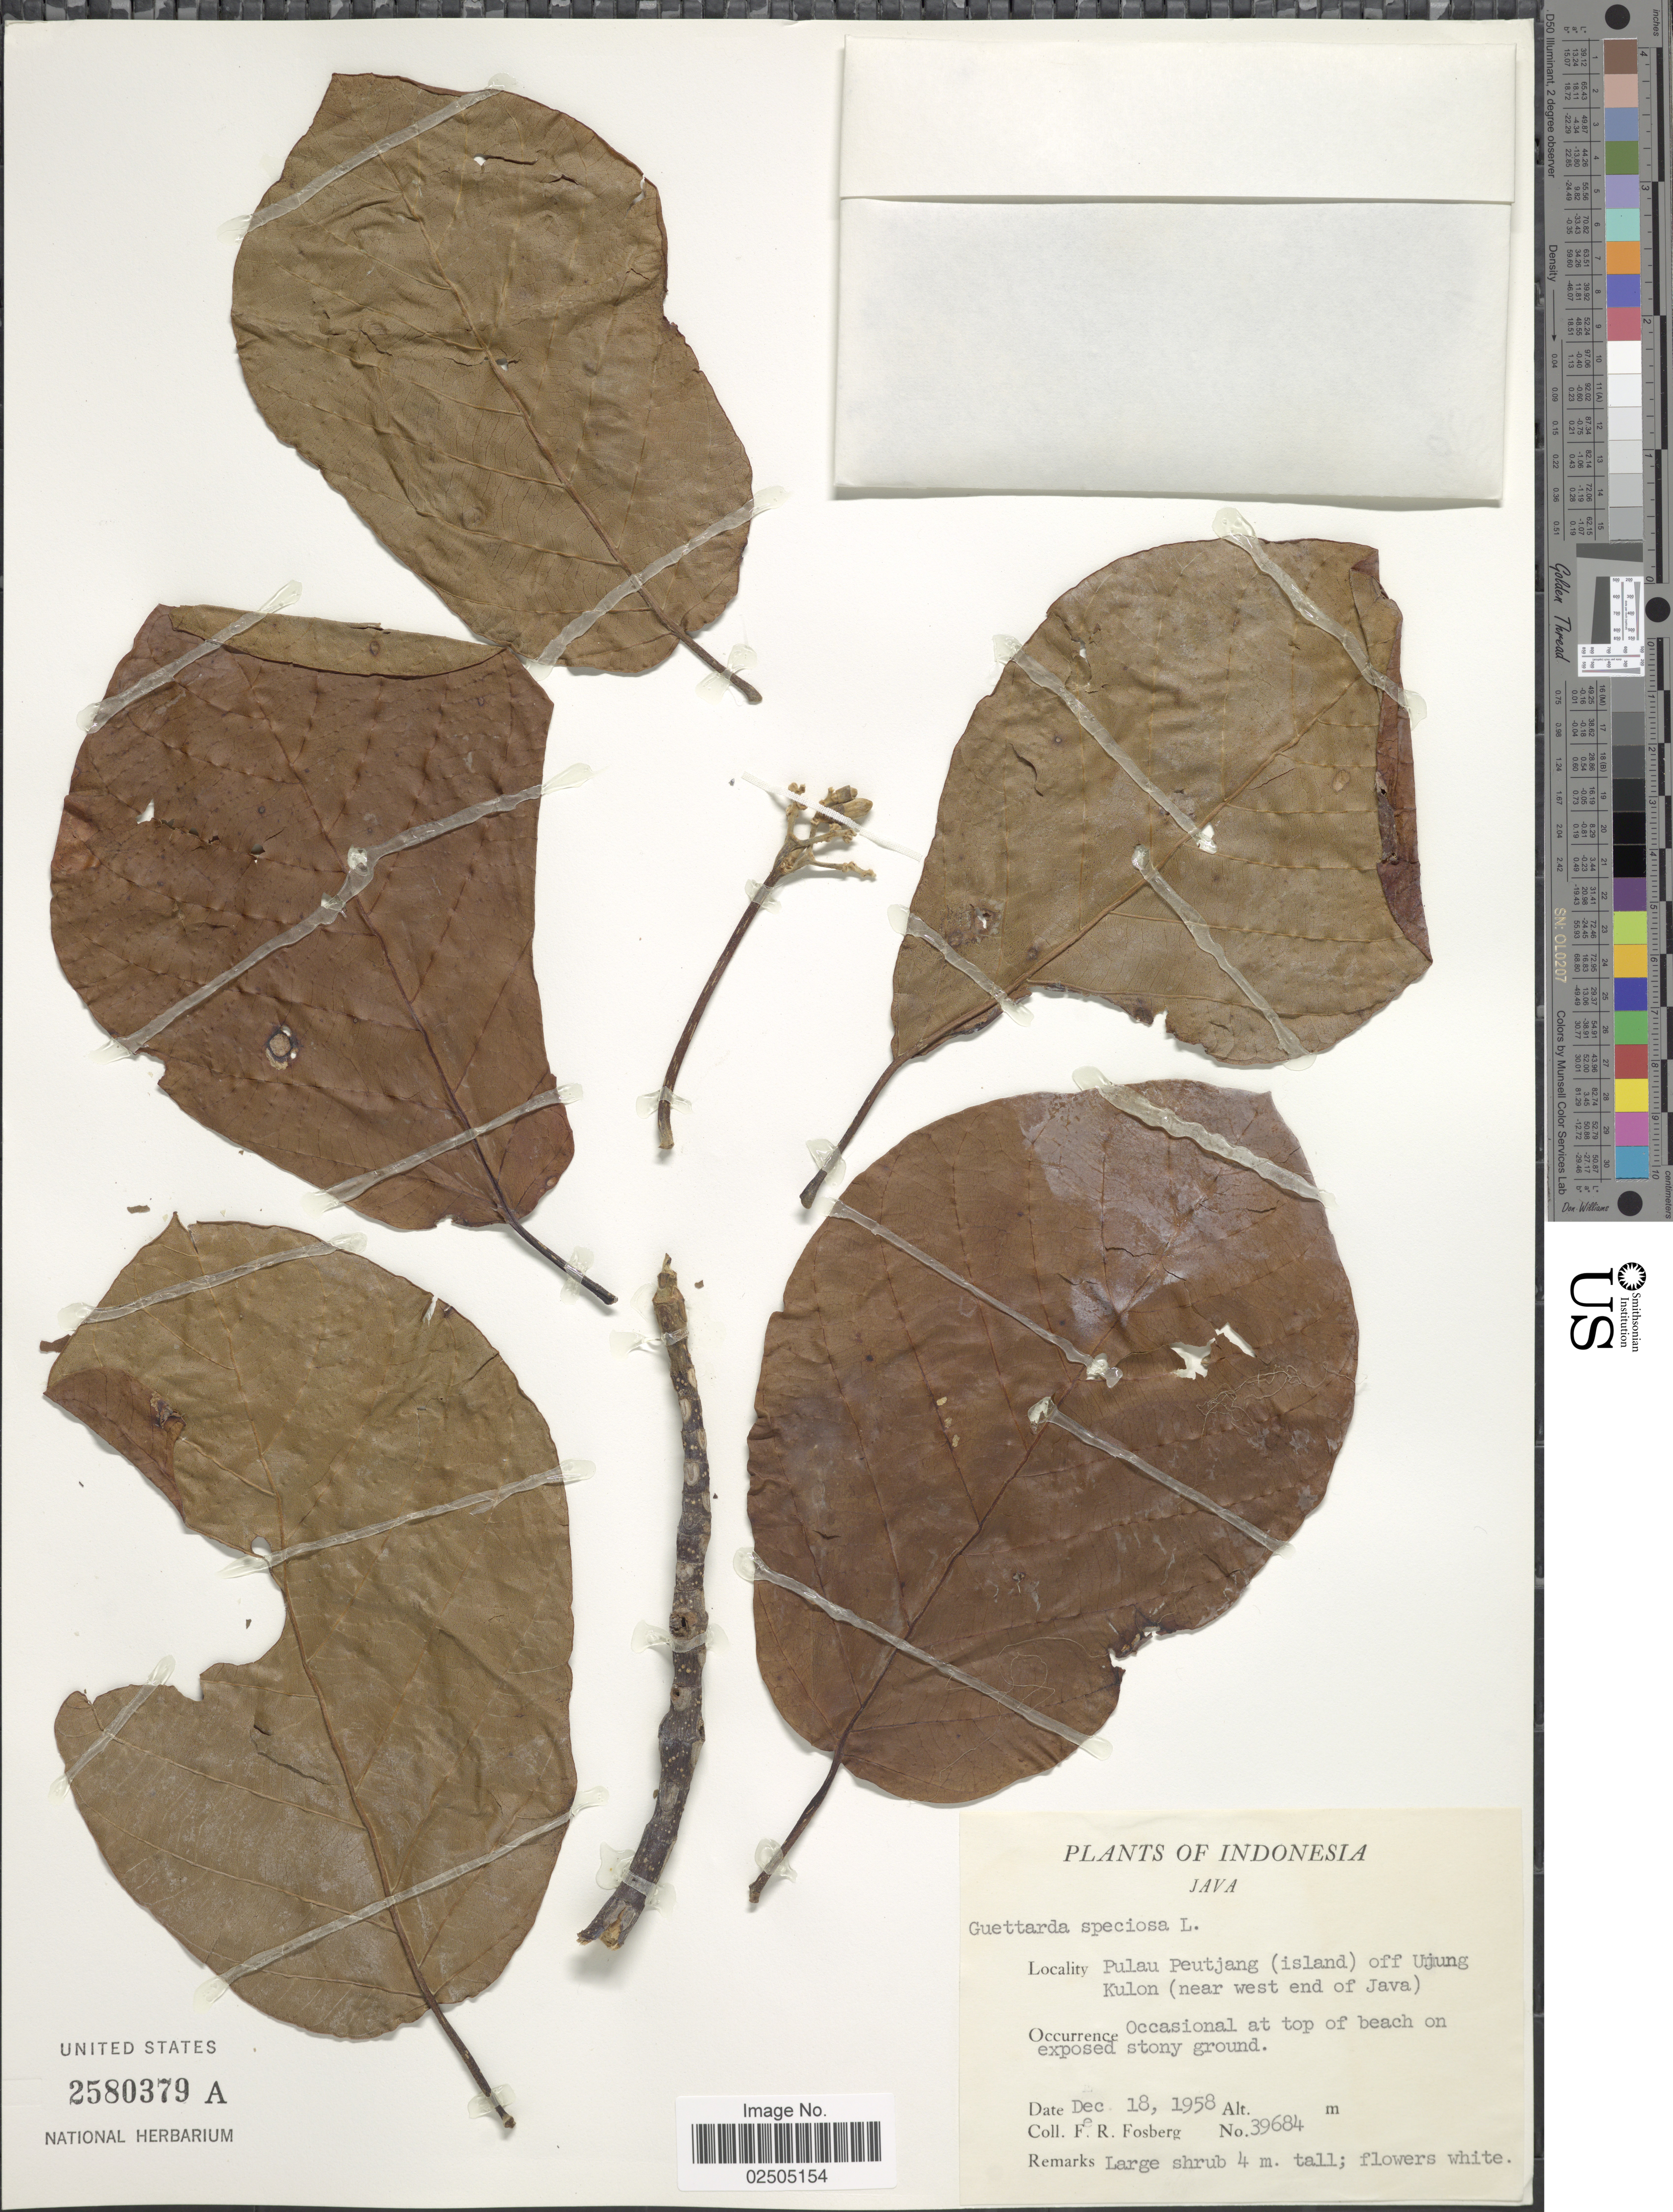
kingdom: Plantae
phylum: Tracheophyta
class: Magnoliopsida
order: Gentianales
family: Rubiaceae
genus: Guettarda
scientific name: Guettarda speciosa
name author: L.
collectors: F. R. Fosberg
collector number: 39684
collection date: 1958-12-18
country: Indonesia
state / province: Java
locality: Pulau Peutjang (island) off Ujung Kulon (near west end of Java)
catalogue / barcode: US 2580379A